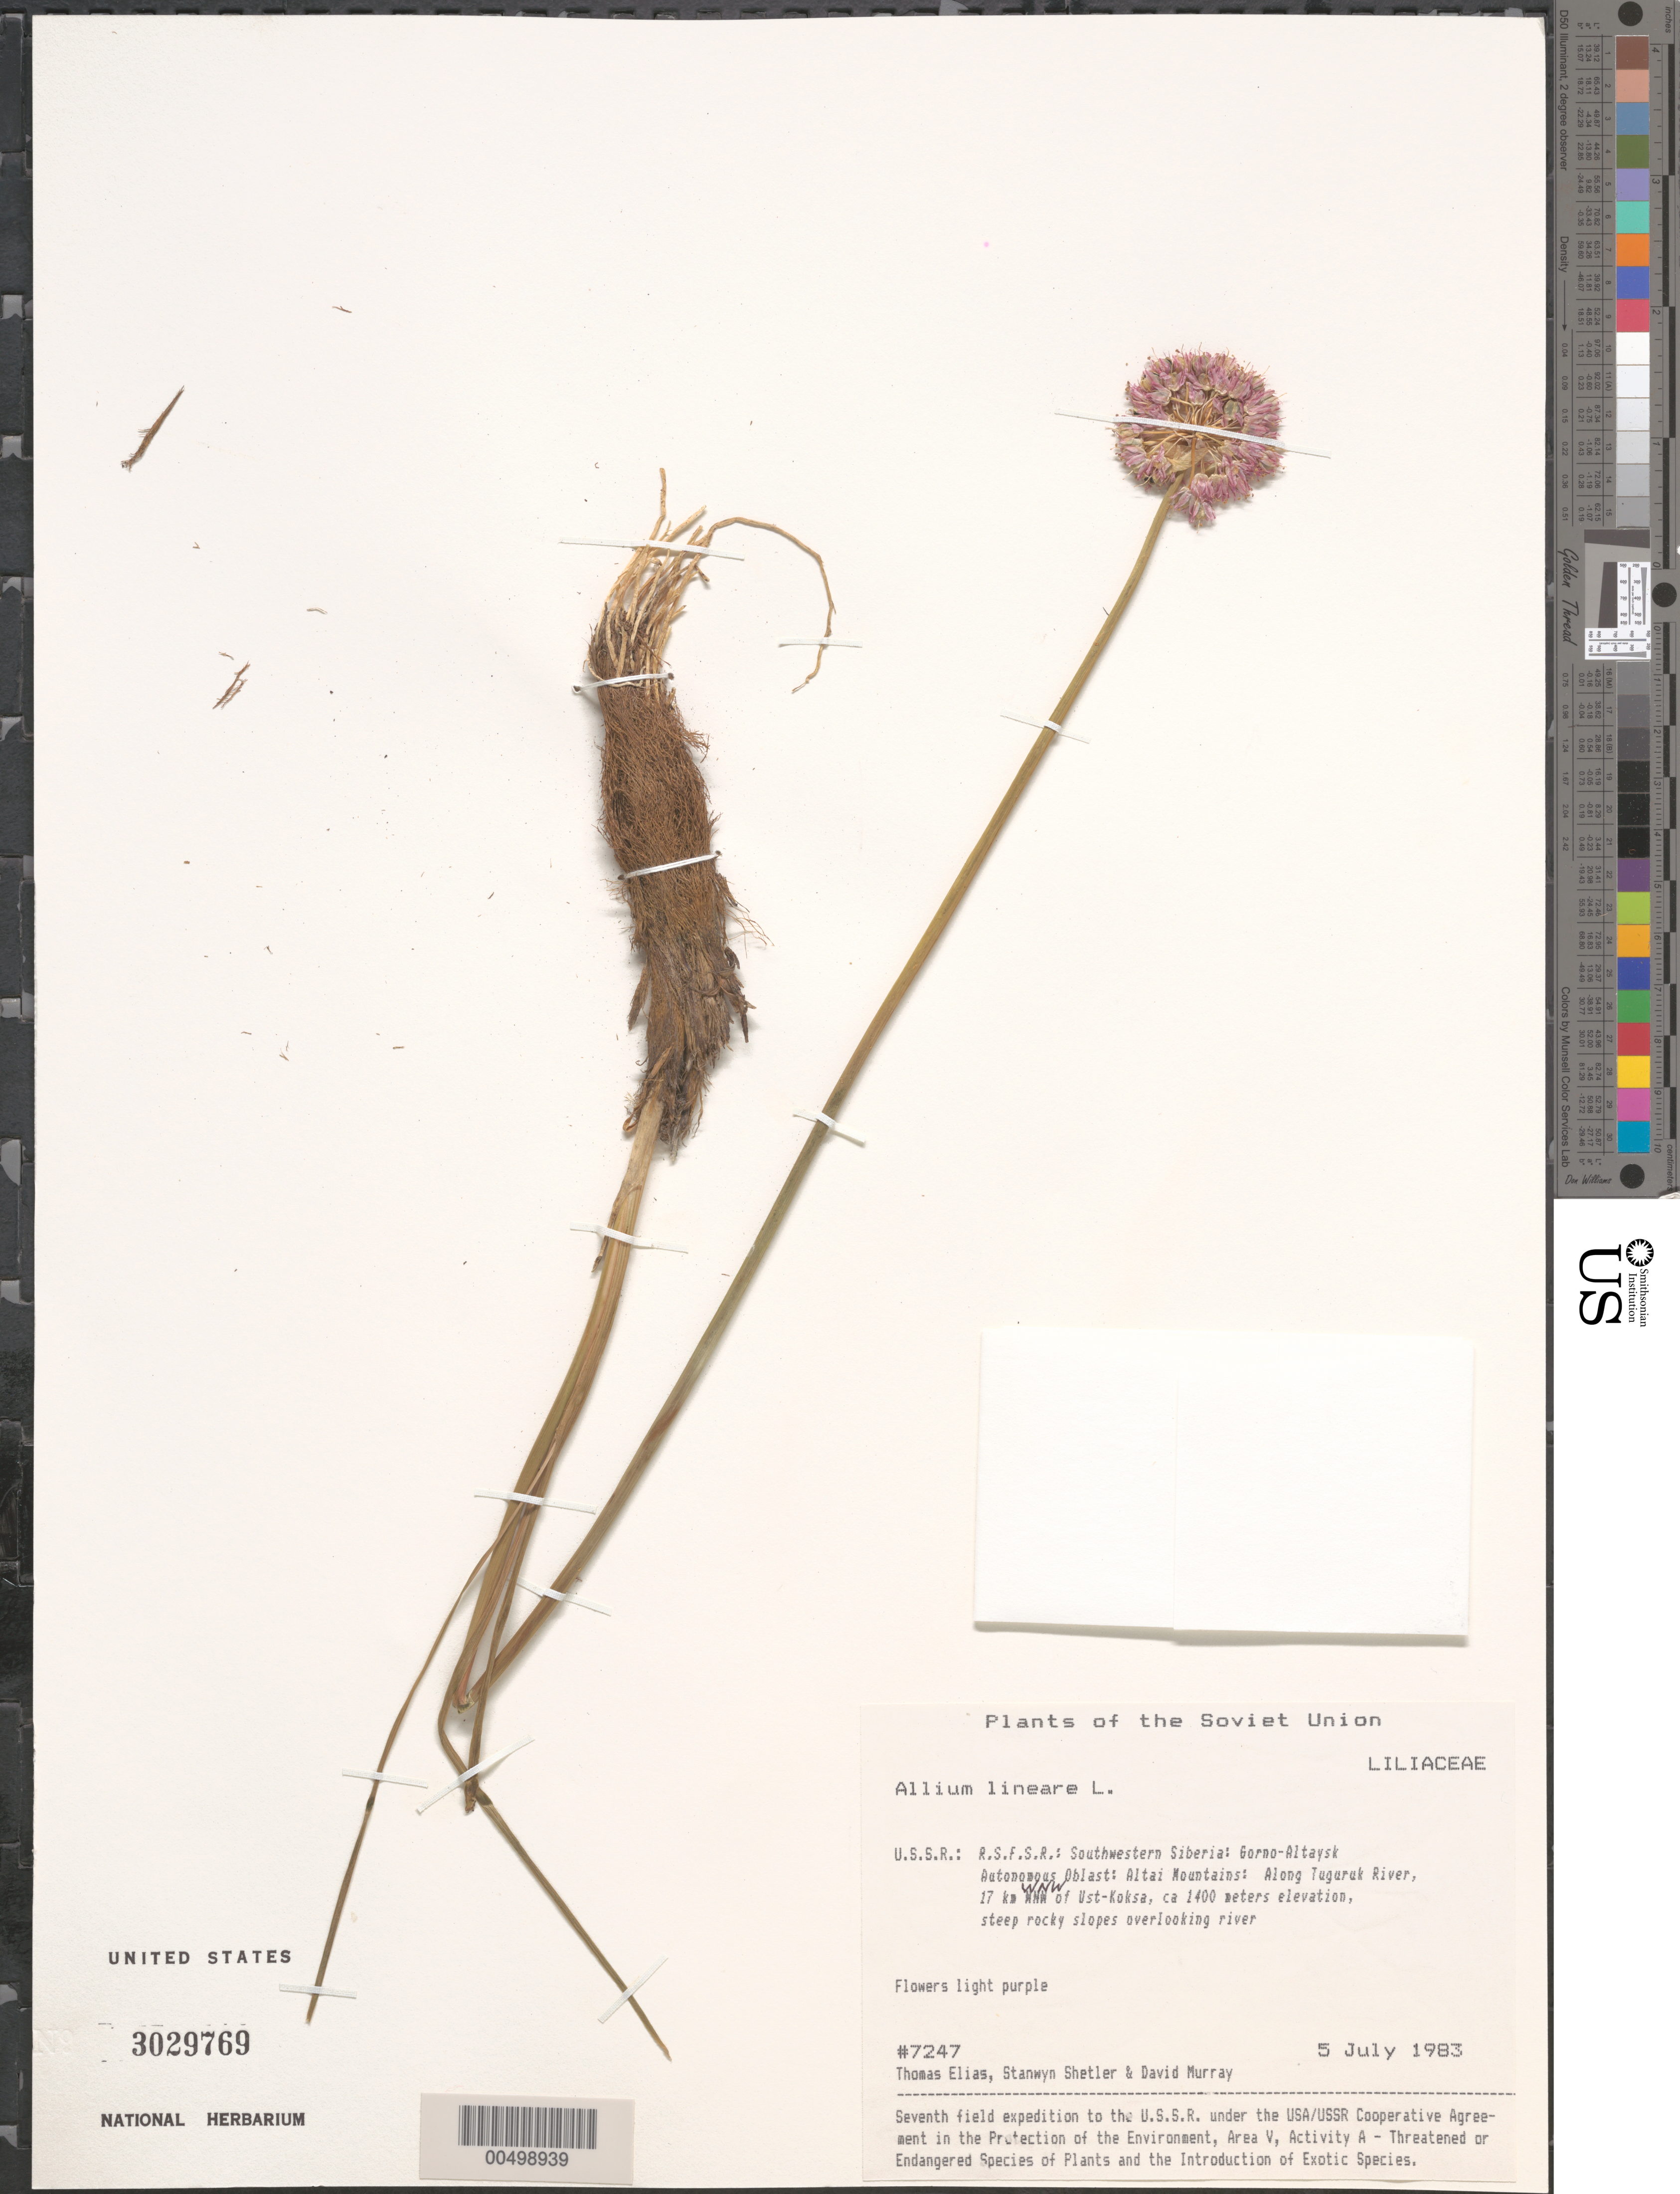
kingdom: Plantae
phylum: Tracheophyta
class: Liliopsida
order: Asparagales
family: Amaryllidaceae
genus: Allium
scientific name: Allium lineare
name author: L.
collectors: T. Elias, S. Shetler & D. F. Murray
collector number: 7247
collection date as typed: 05 Jul 1983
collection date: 1983-07-05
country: Russian Federation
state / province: Altai Republic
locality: Altai Mountains, along Tuguruk River, 17 km WNW of Ust-Koksa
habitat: steep rocky slopes overlooking river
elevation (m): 1400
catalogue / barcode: US 3029769